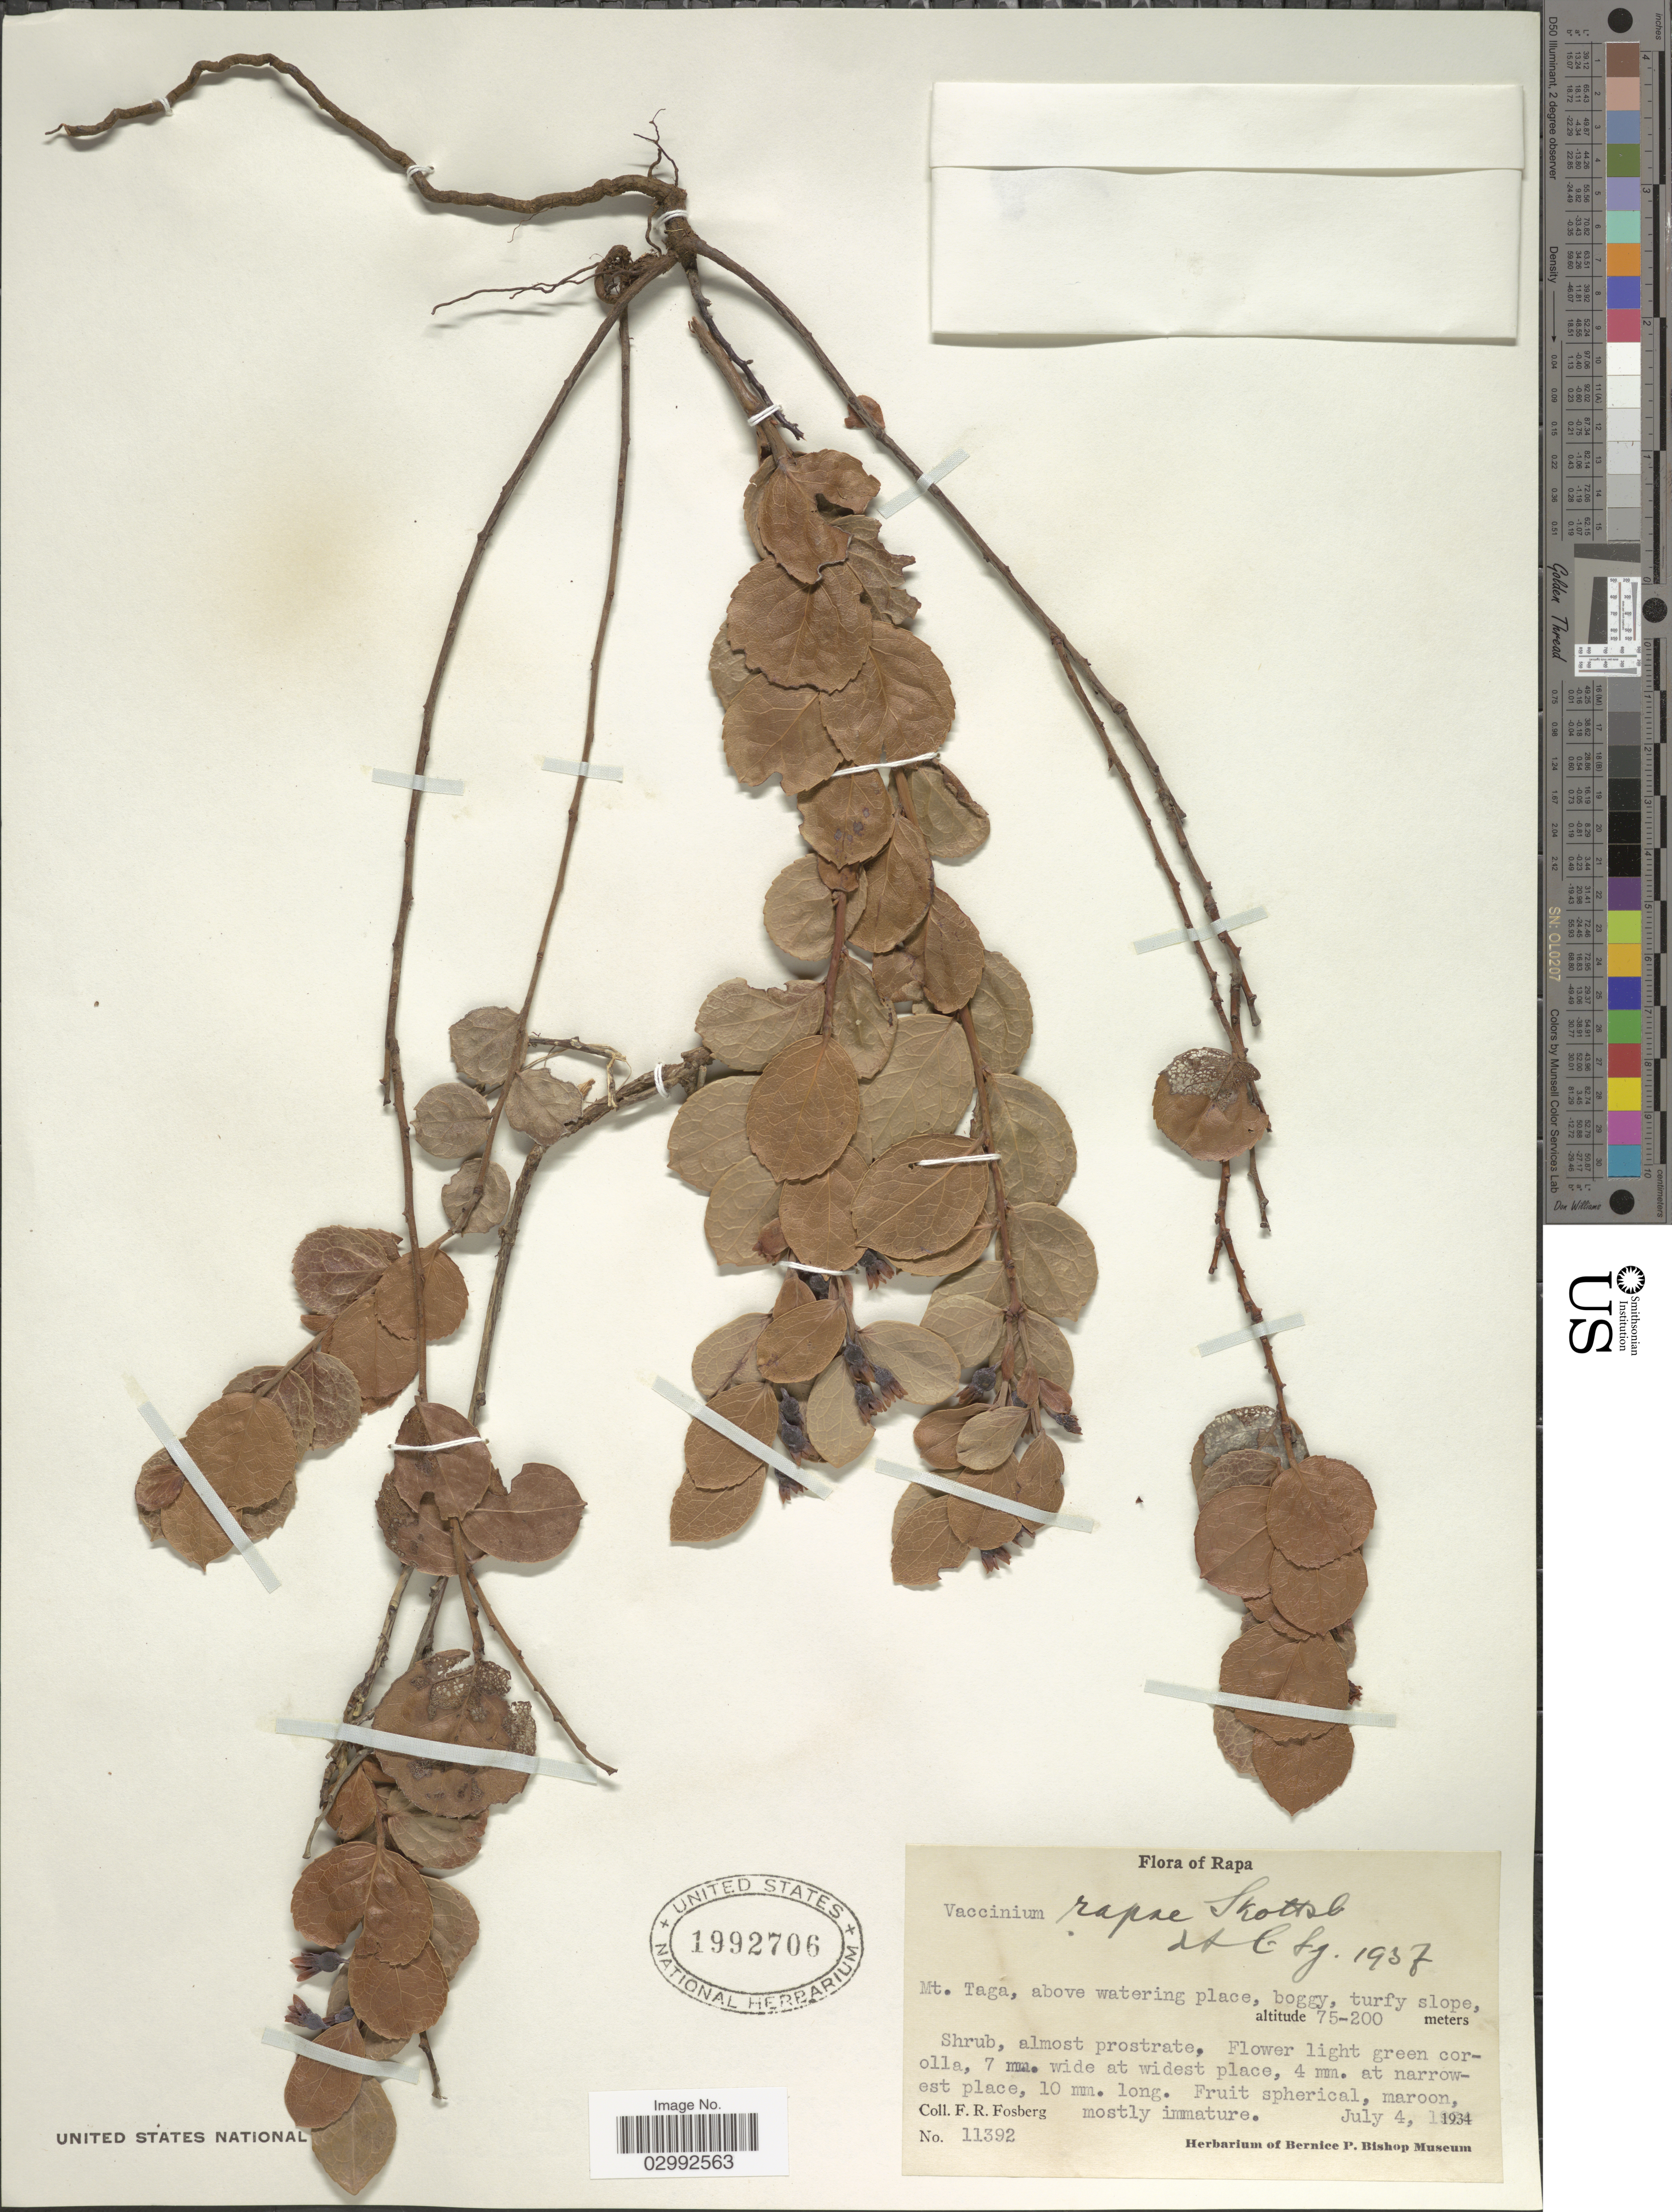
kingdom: Plantae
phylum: Tracheophyta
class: Magnoliopsida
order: Ericales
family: Ericaceae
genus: Vaccinium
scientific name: Vaccinium rapae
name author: Skottsb.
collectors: F. R. Fosberg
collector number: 11392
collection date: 1934-07-04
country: French Polynesia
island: Rapa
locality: Rapa, Mt. Taga, above watering place.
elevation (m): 75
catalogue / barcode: US 1992706